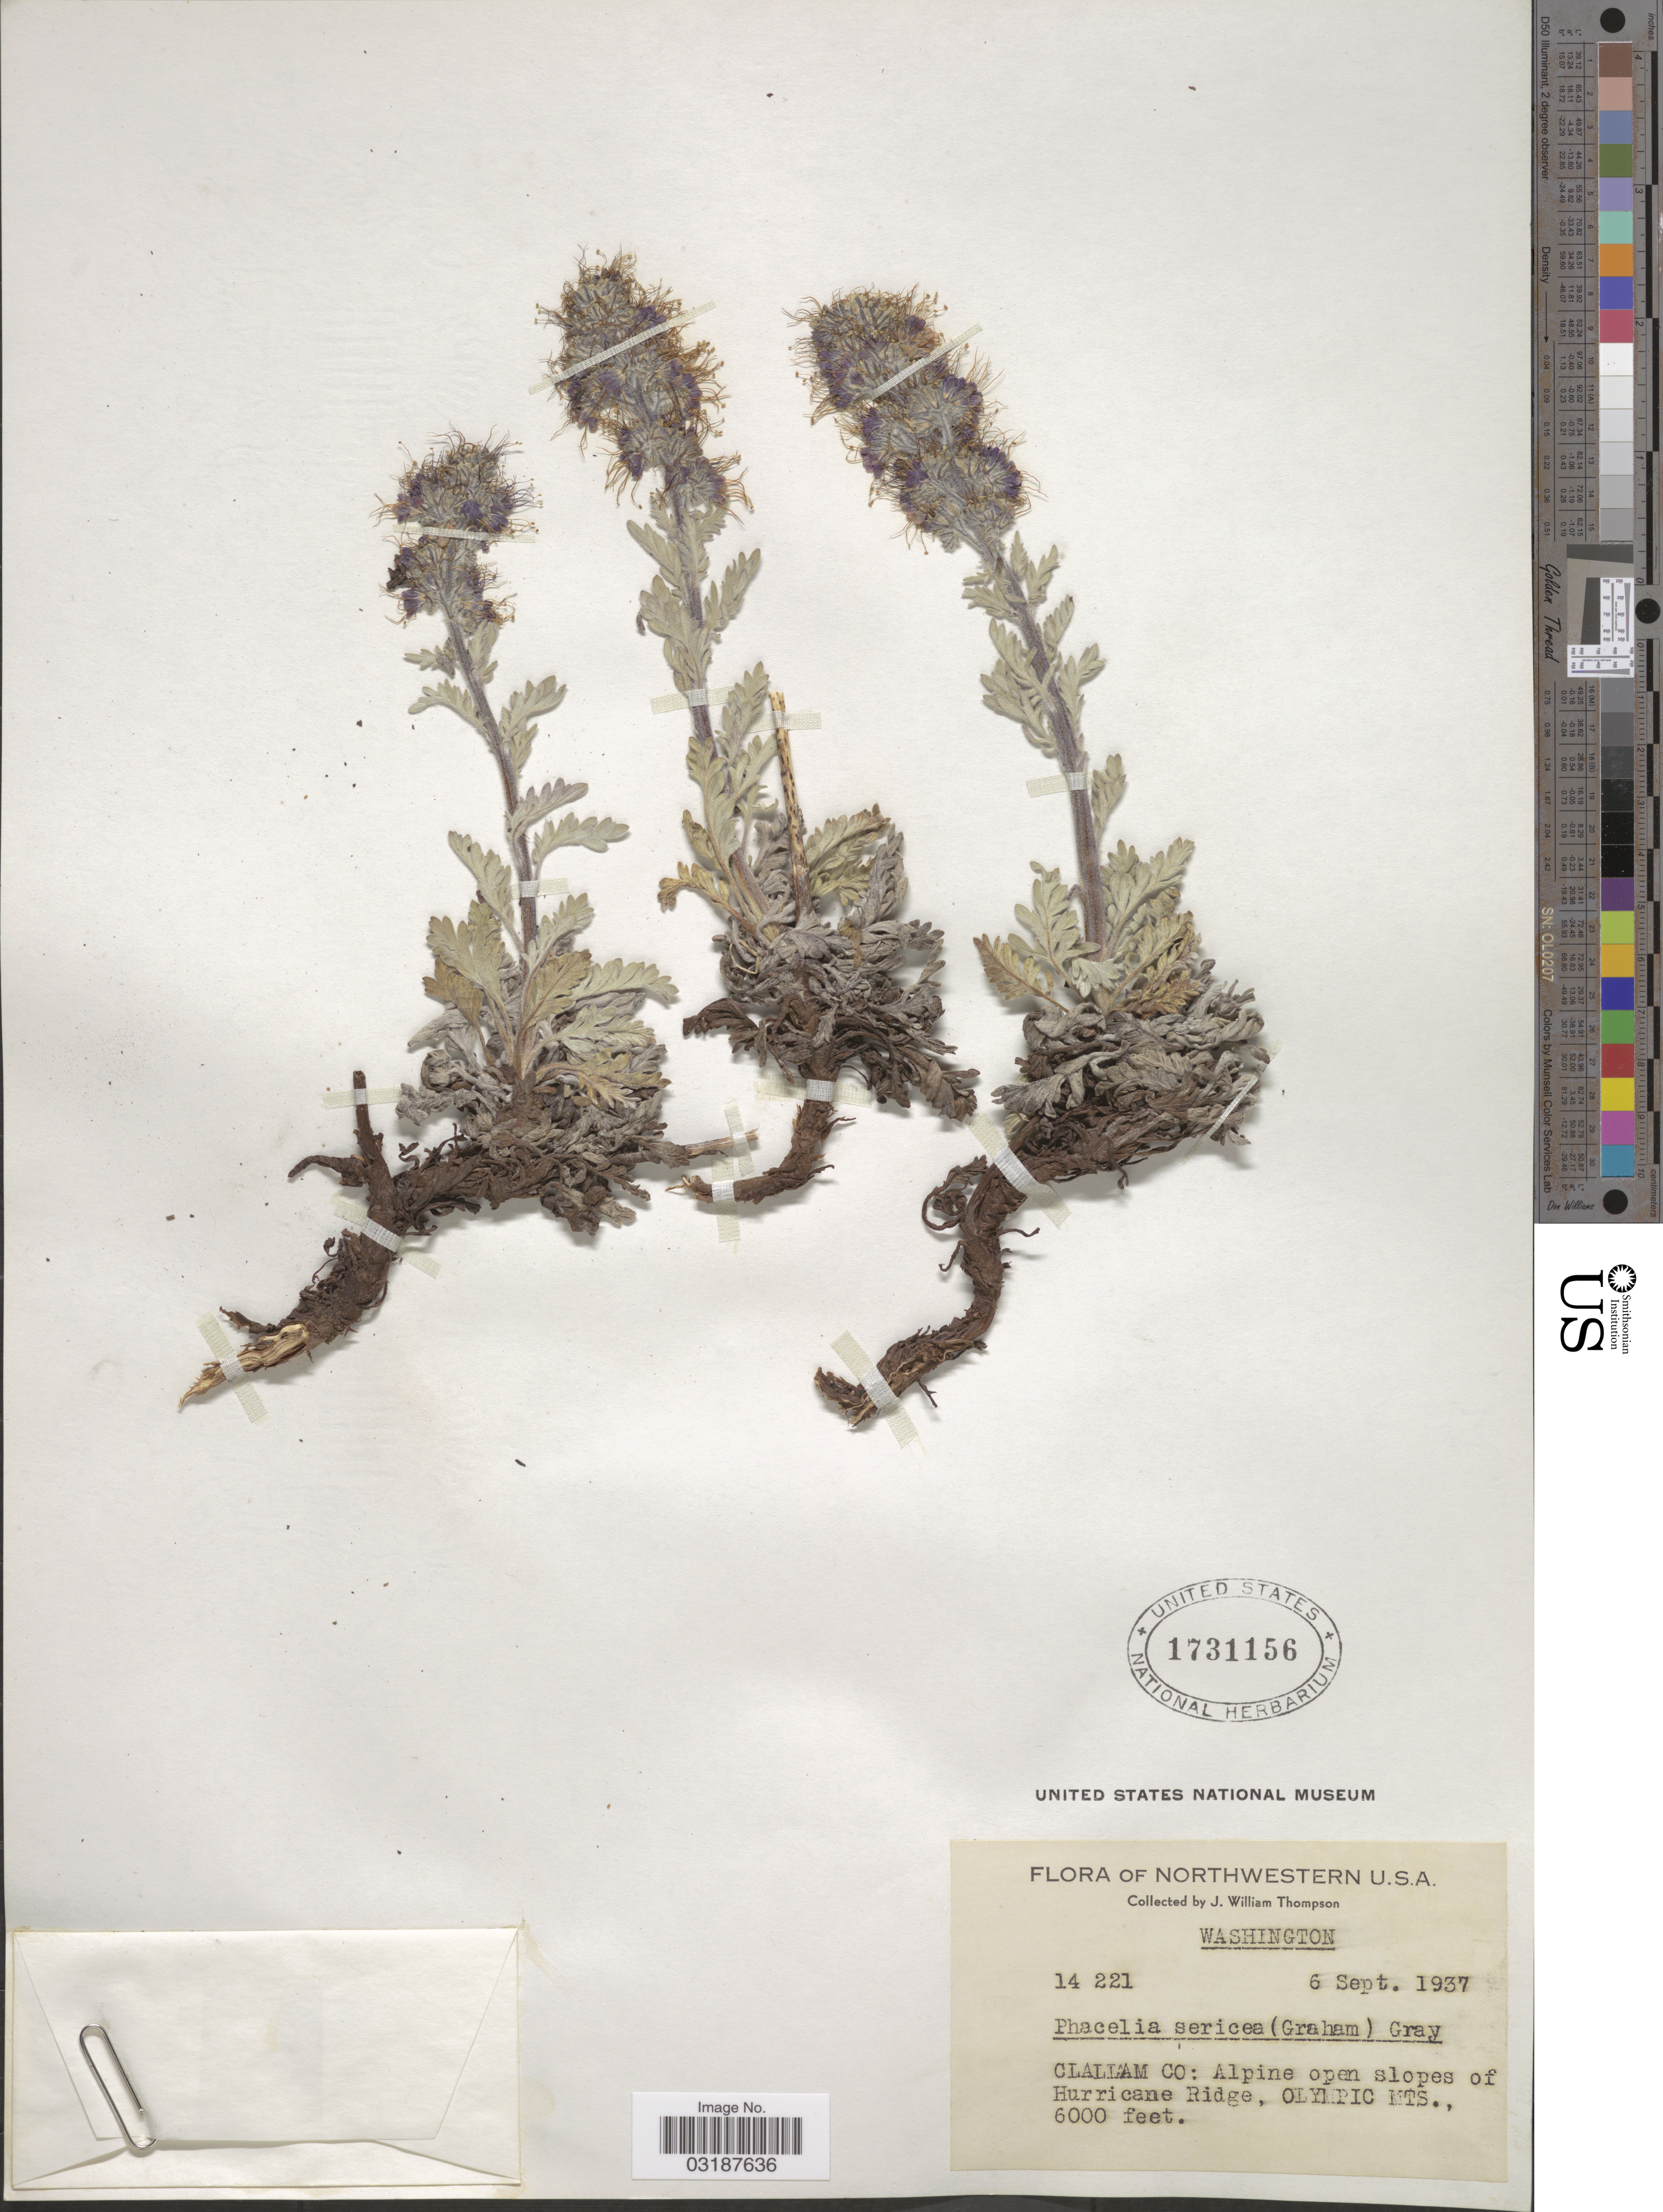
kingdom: Plantae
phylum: Tracheophyta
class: Magnoliopsida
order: Boraginales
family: Hydrophyllaceae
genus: Phacelia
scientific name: Phacelia sericea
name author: (Graham) A. Gray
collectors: J. W. Thompson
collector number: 14221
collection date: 1937-09-06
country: United States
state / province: Washington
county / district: Clallam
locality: Northwestern U.S.A. CLALLAM CO: Alpine open slopes of Hurricane Ridge, OLYMPIC MTS.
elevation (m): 1829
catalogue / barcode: US 1731156